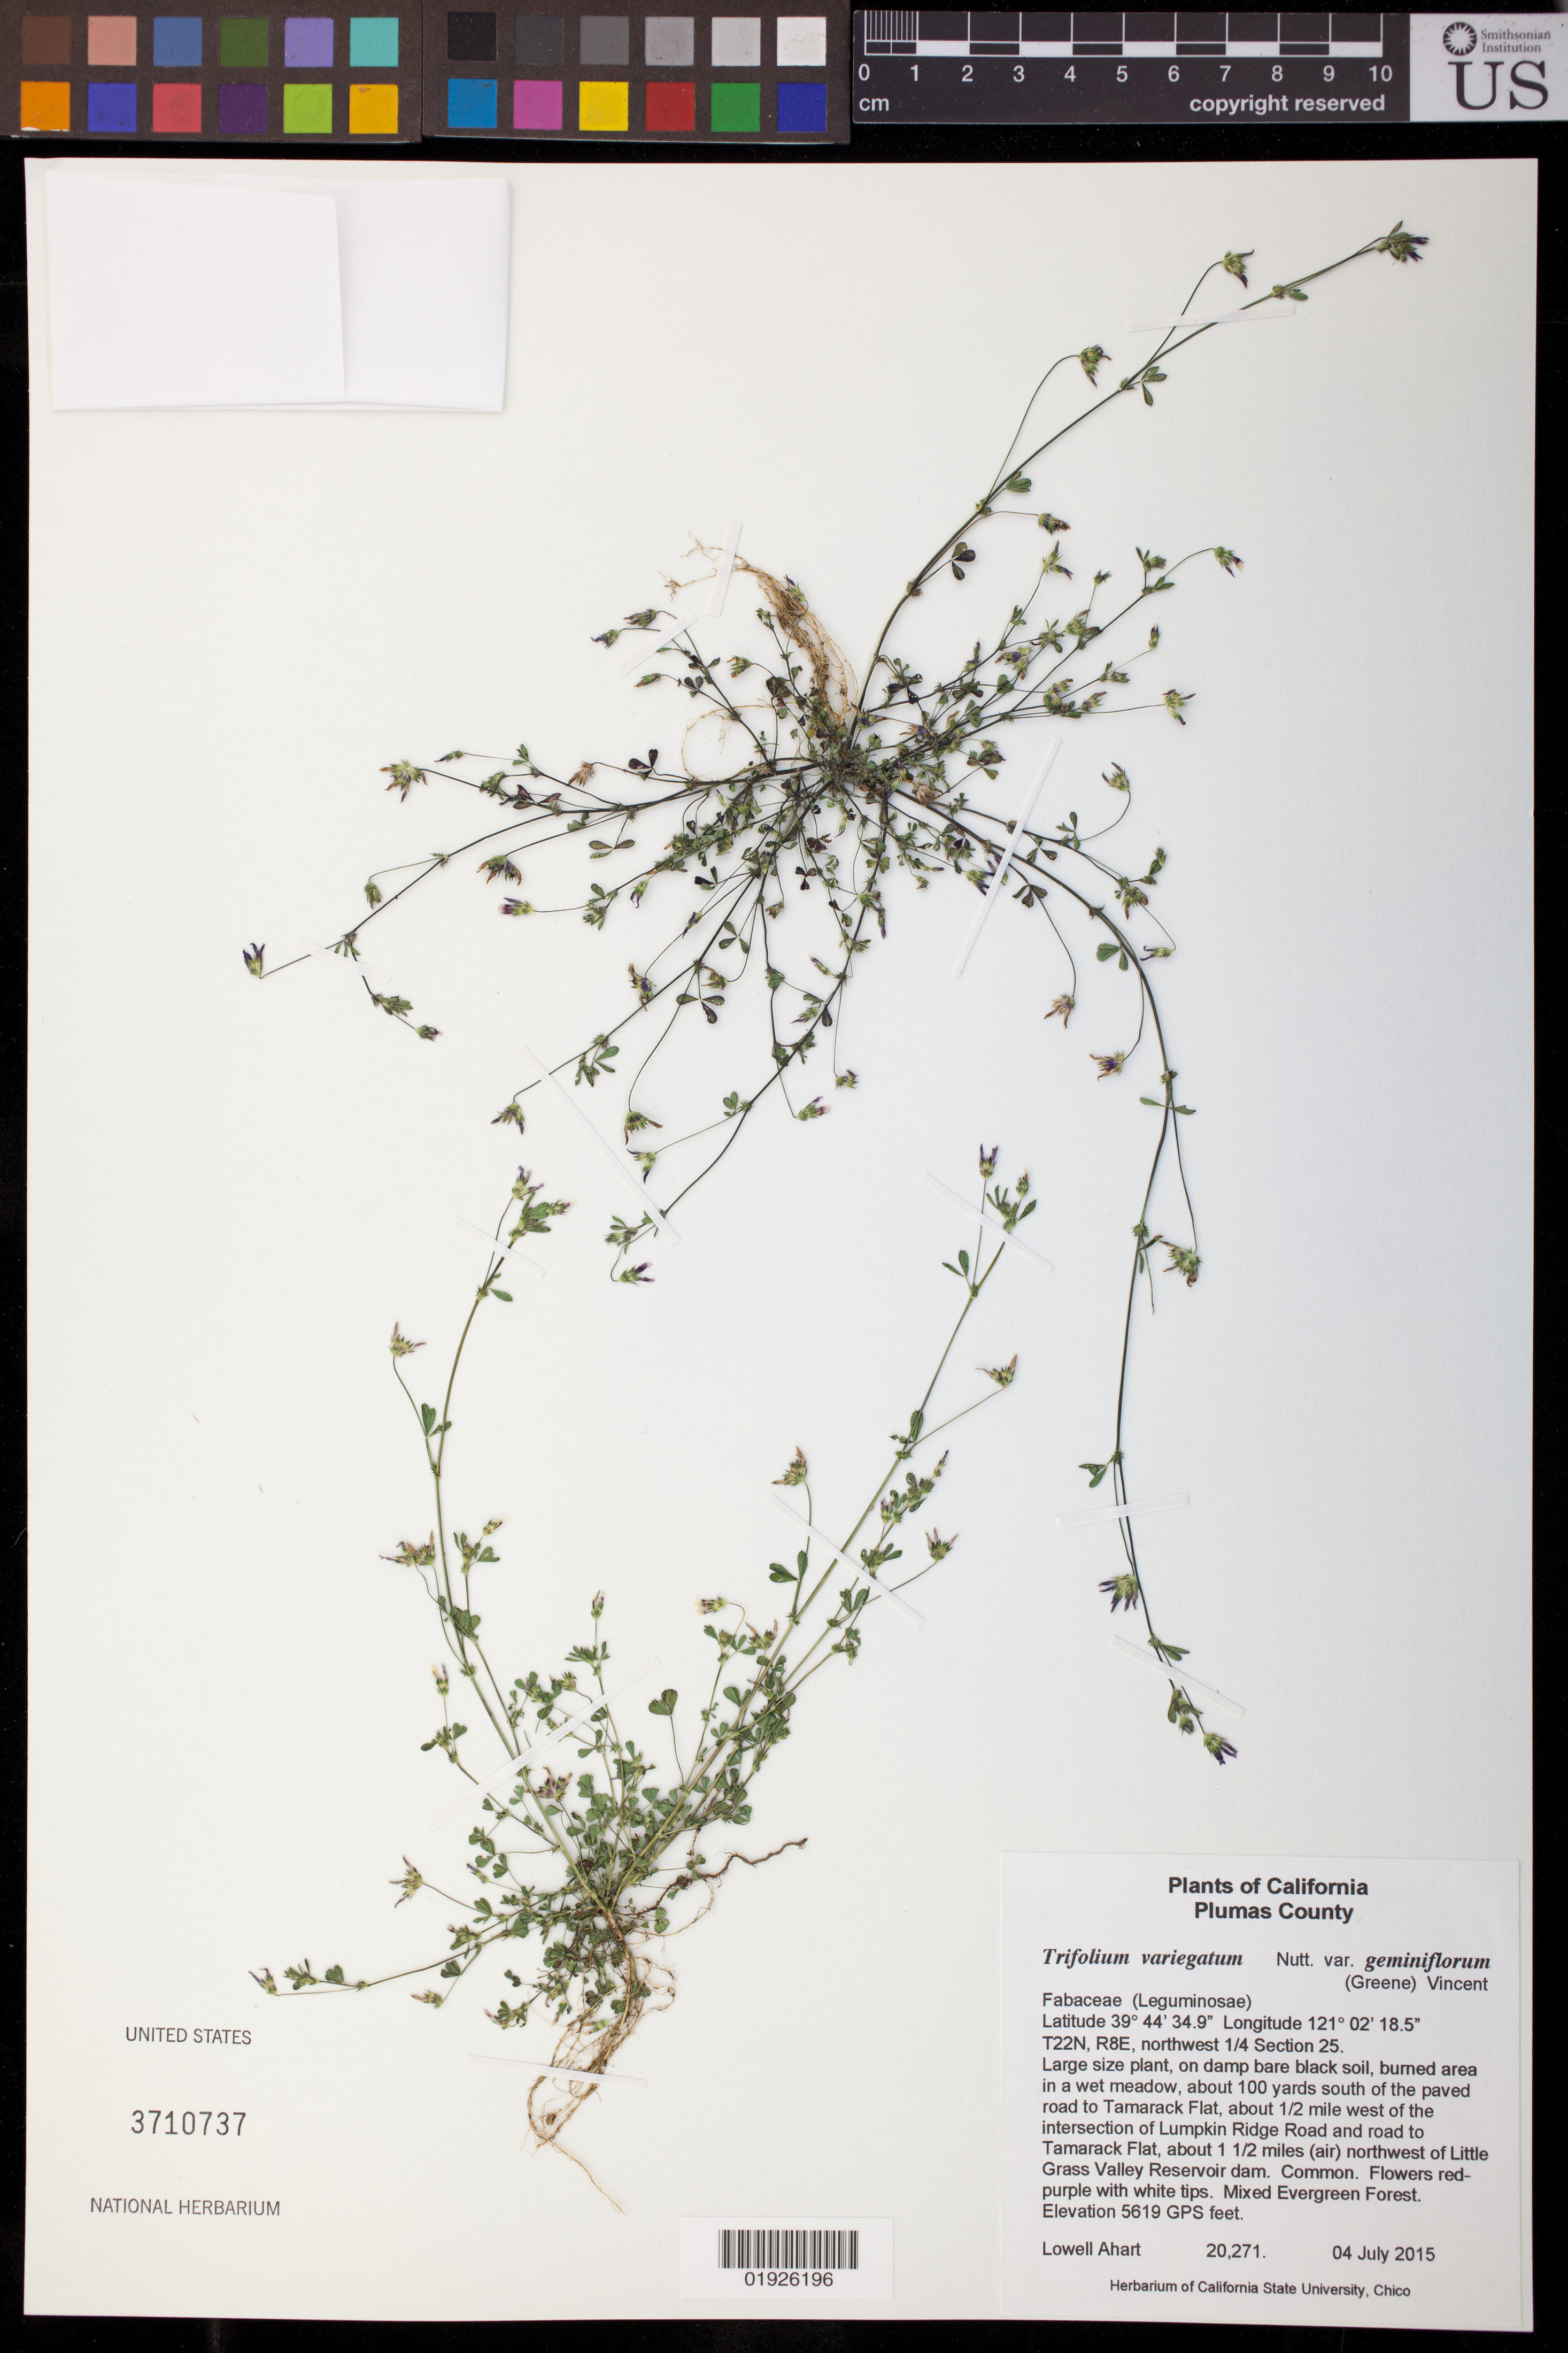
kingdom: Plantae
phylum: Tracheophyta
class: Magnoliopsida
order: Fabales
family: Fabaceae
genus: Trifolium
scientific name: Trifolium variegatum var. geminiflorum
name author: (Greene) Vincent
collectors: L. Ahart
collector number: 20271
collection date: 2015-07-04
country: United States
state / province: California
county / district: Plumas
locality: T22N, R8E, northwest 1/4 section 25. About 100 yards south of the paved road to Tamarack Flat, about 1/2 mile west of the intersection of Lumpkin Ridge Road and road to Tamarack Flat, about 1 1/2 miles (air) northwest of Little Grass Valley Reservoir dam.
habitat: Mixed Evergreen Forest. On damp bare black soil, burned area in a wet meadow.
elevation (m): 1713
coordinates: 39 44 34.9, 121 02 18.5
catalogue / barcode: US 3710737